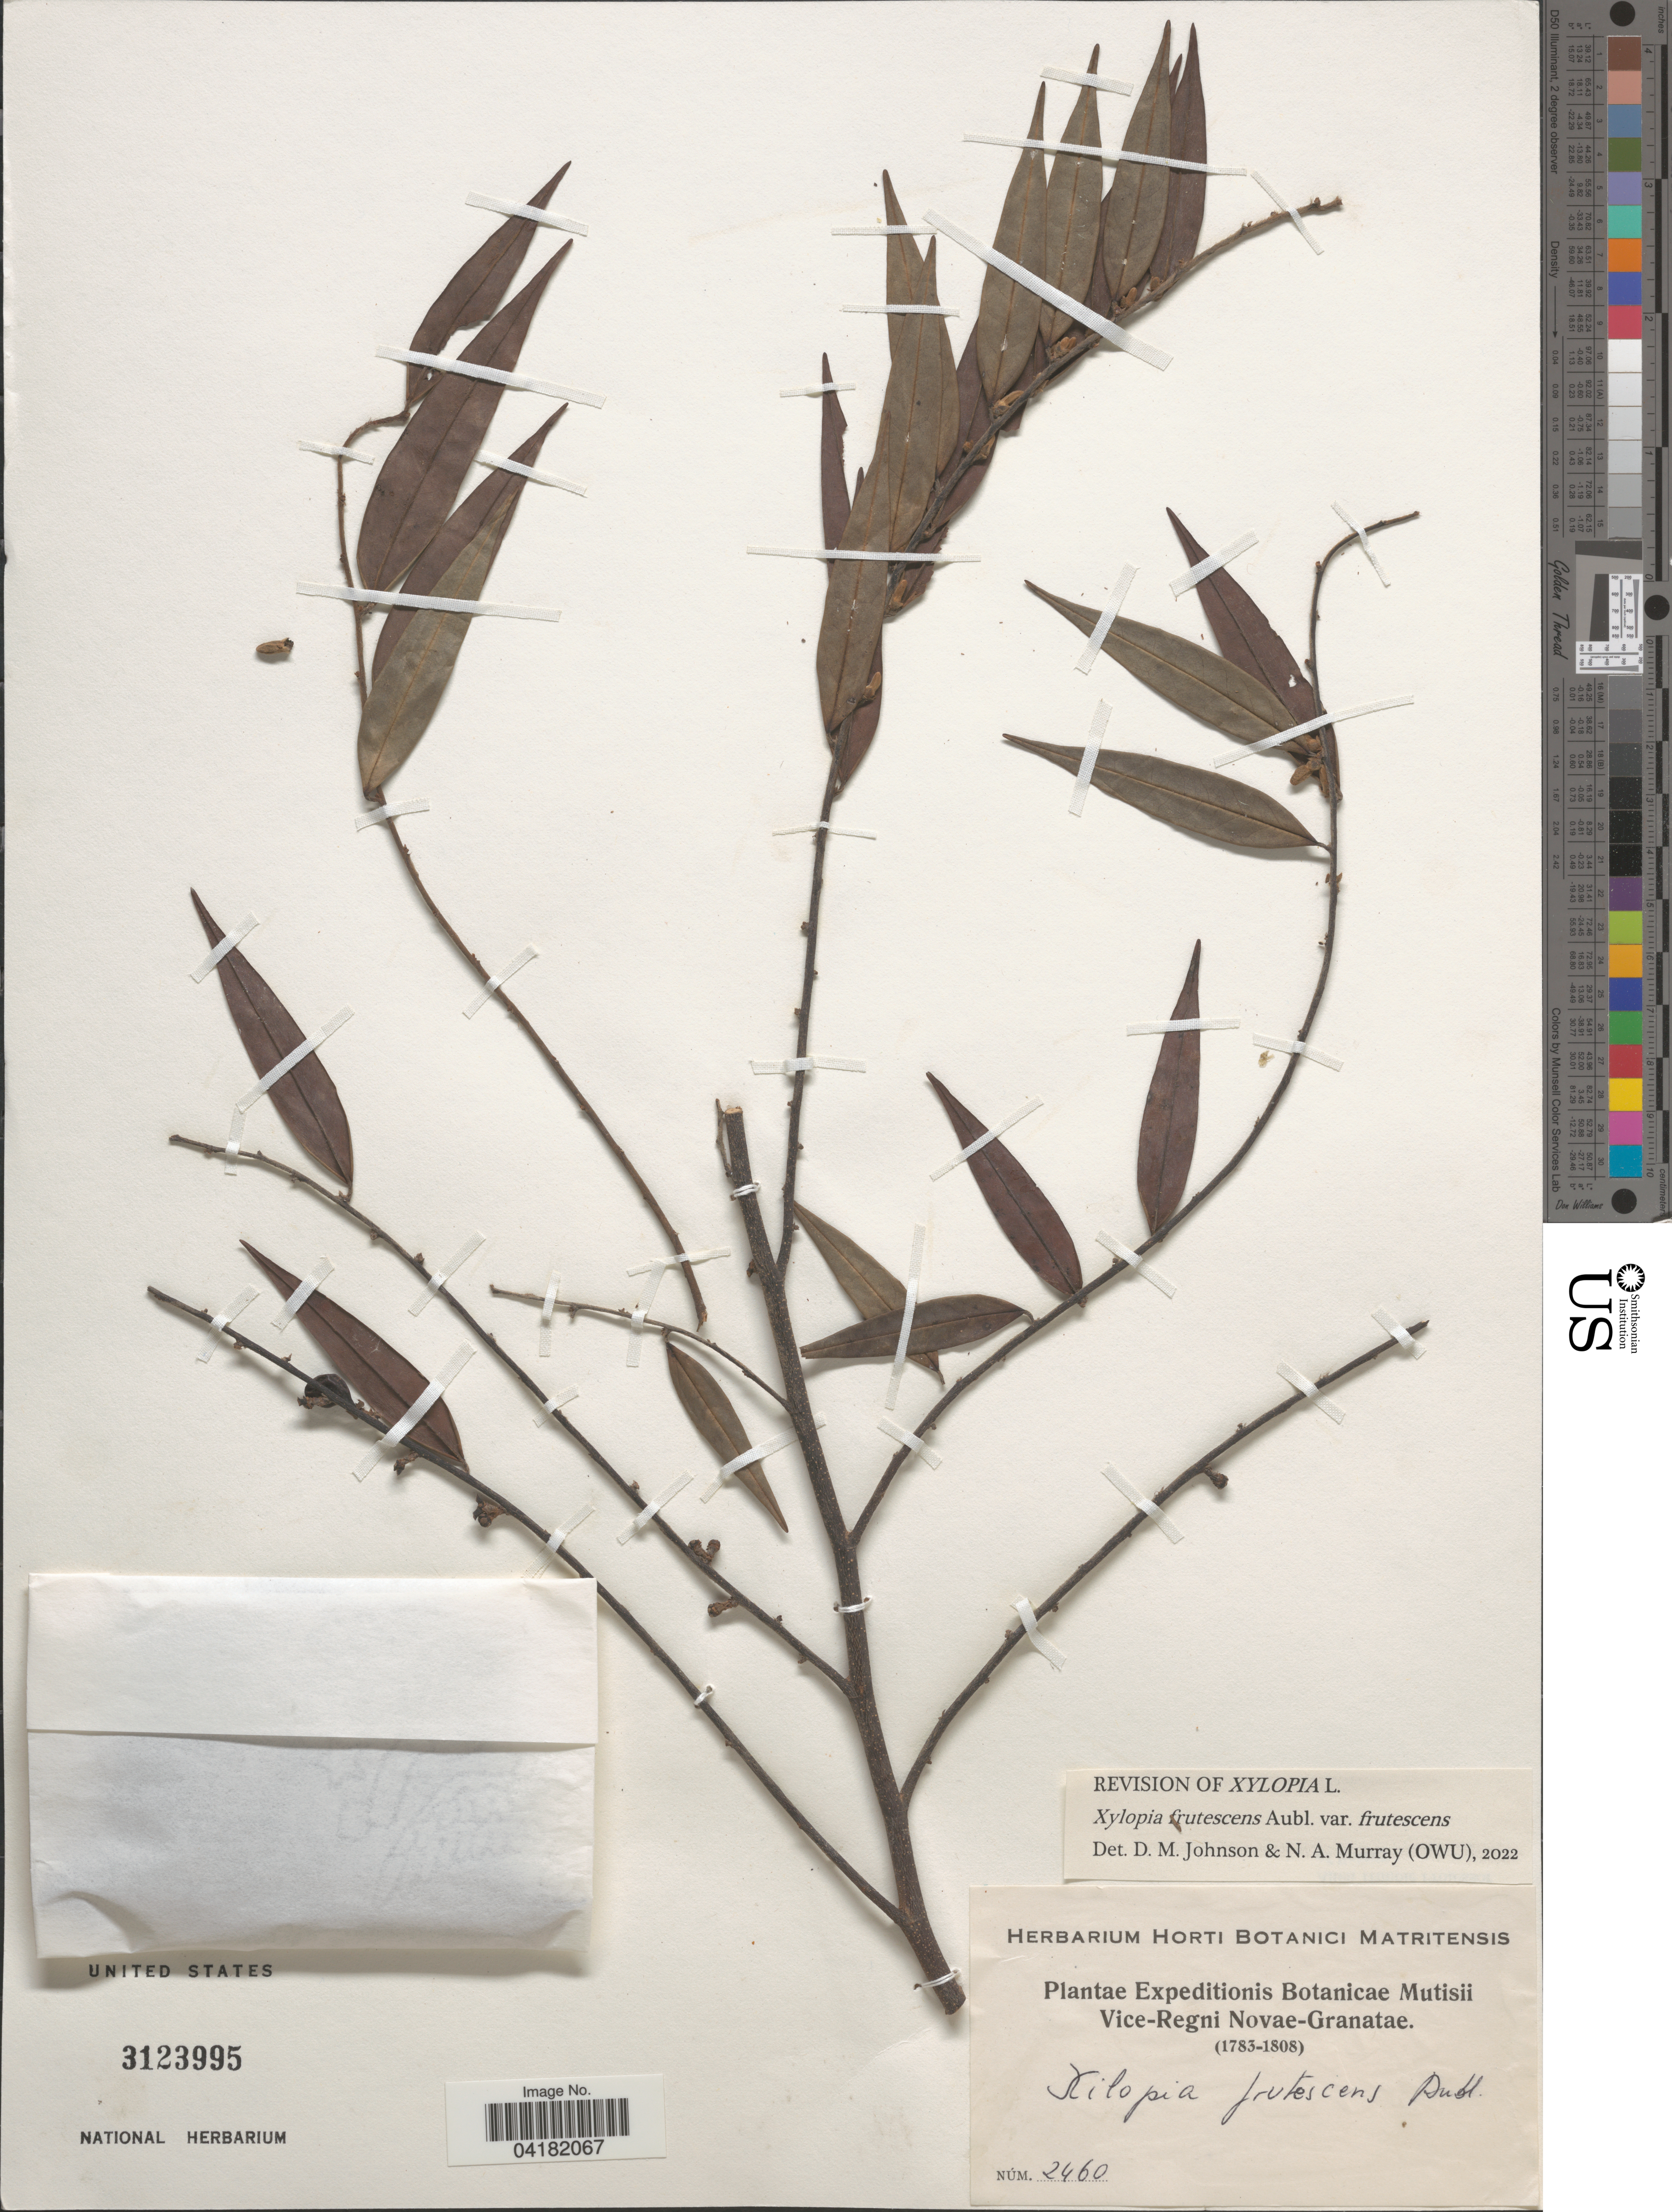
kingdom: Plantae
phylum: Tracheophyta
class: Magnoliopsida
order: Magnoliales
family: Annonaceae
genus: Xylopia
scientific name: Xylopia frutescens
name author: Aubl.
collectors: Mutisii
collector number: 2460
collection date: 1783/1808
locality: Plantae Expeditionis Botanicae. Vice-Regni Novae-Granatae.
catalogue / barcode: US 3123995